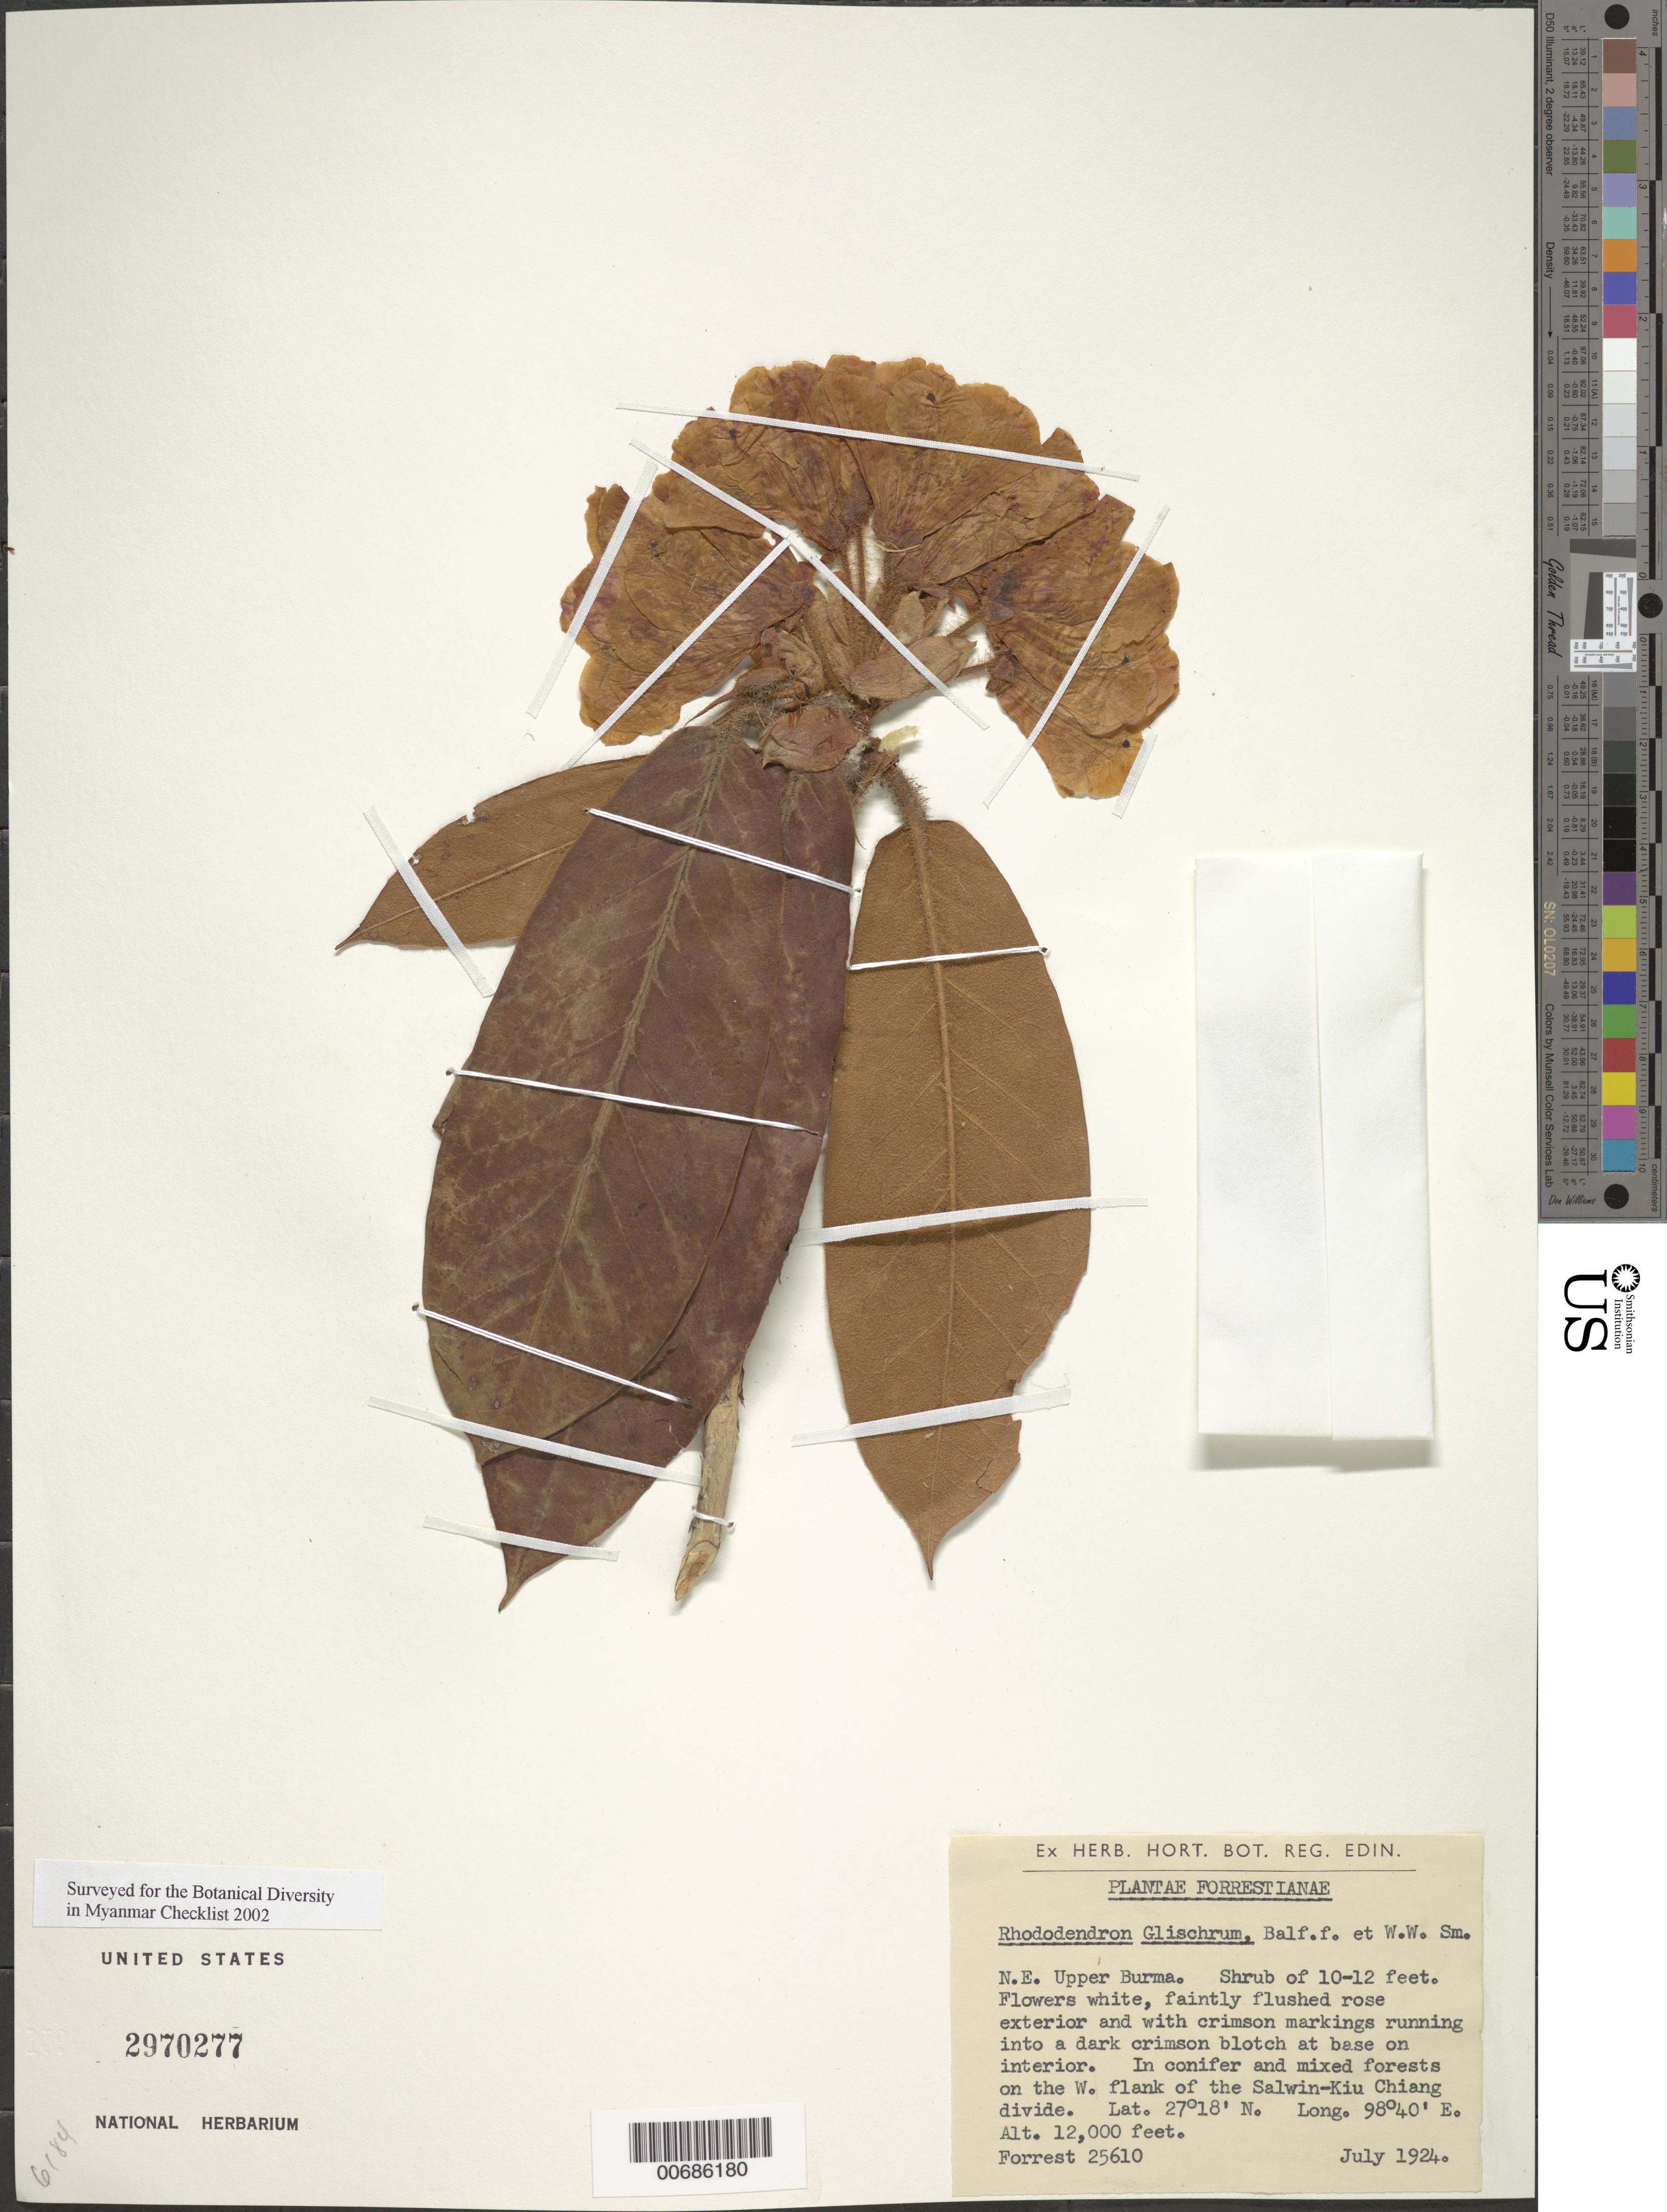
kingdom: Plantae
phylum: Tracheophyta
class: Magnoliopsida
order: Ericales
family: Ericaceae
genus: Rhododendron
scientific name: Rhododendron glischrum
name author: Balf. f. & W.W. Sm.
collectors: G. Forrest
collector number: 25610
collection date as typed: Jul 1924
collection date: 1924-07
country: Myanmar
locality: Salwin-Kiu Chiang Divide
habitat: Conifer forest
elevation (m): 3658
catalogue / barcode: US 2970277